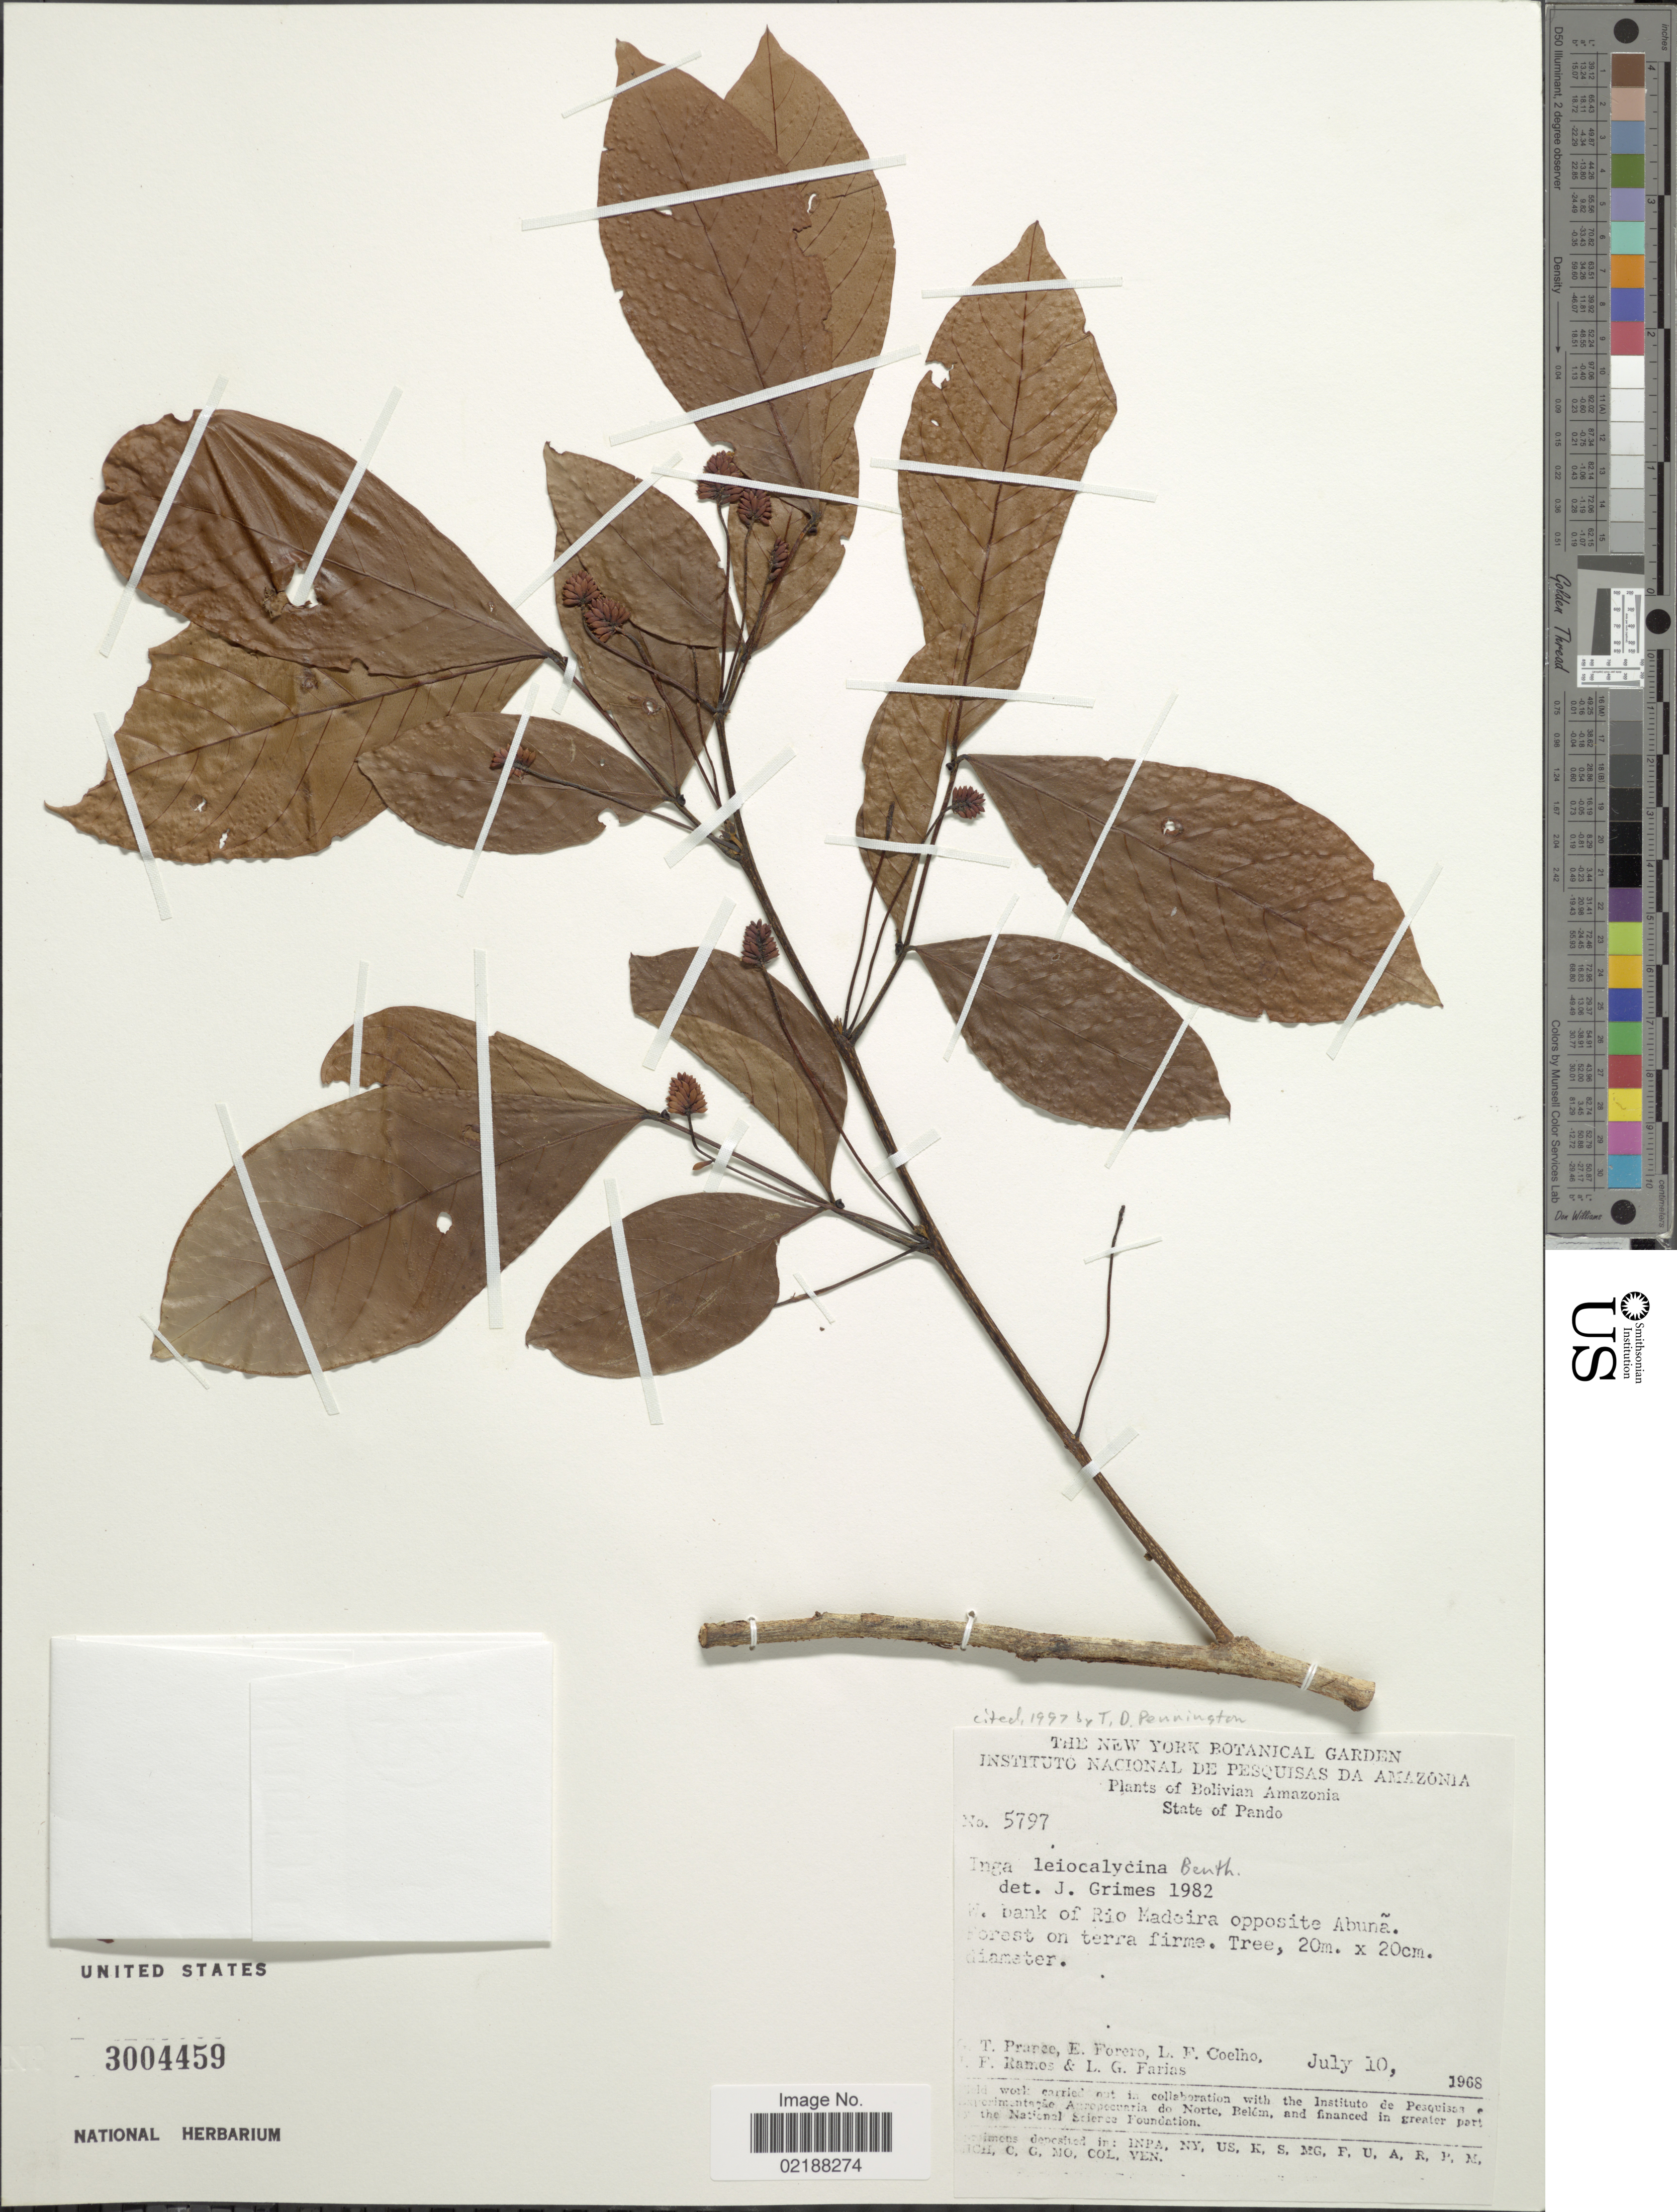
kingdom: Plantae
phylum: Tracheophyta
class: Magnoliopsida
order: Fabales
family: Fabaceae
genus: Inga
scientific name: Inga leiocalycina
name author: Benth.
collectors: G. T. Prance, E. Forero, L. F. Coelho, F. Ramos & L. G. Farias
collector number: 5797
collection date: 1968-07-10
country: Bolivia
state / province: Pando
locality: W. bank of Rio Madeira opposite Abuna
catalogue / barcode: US 3004459